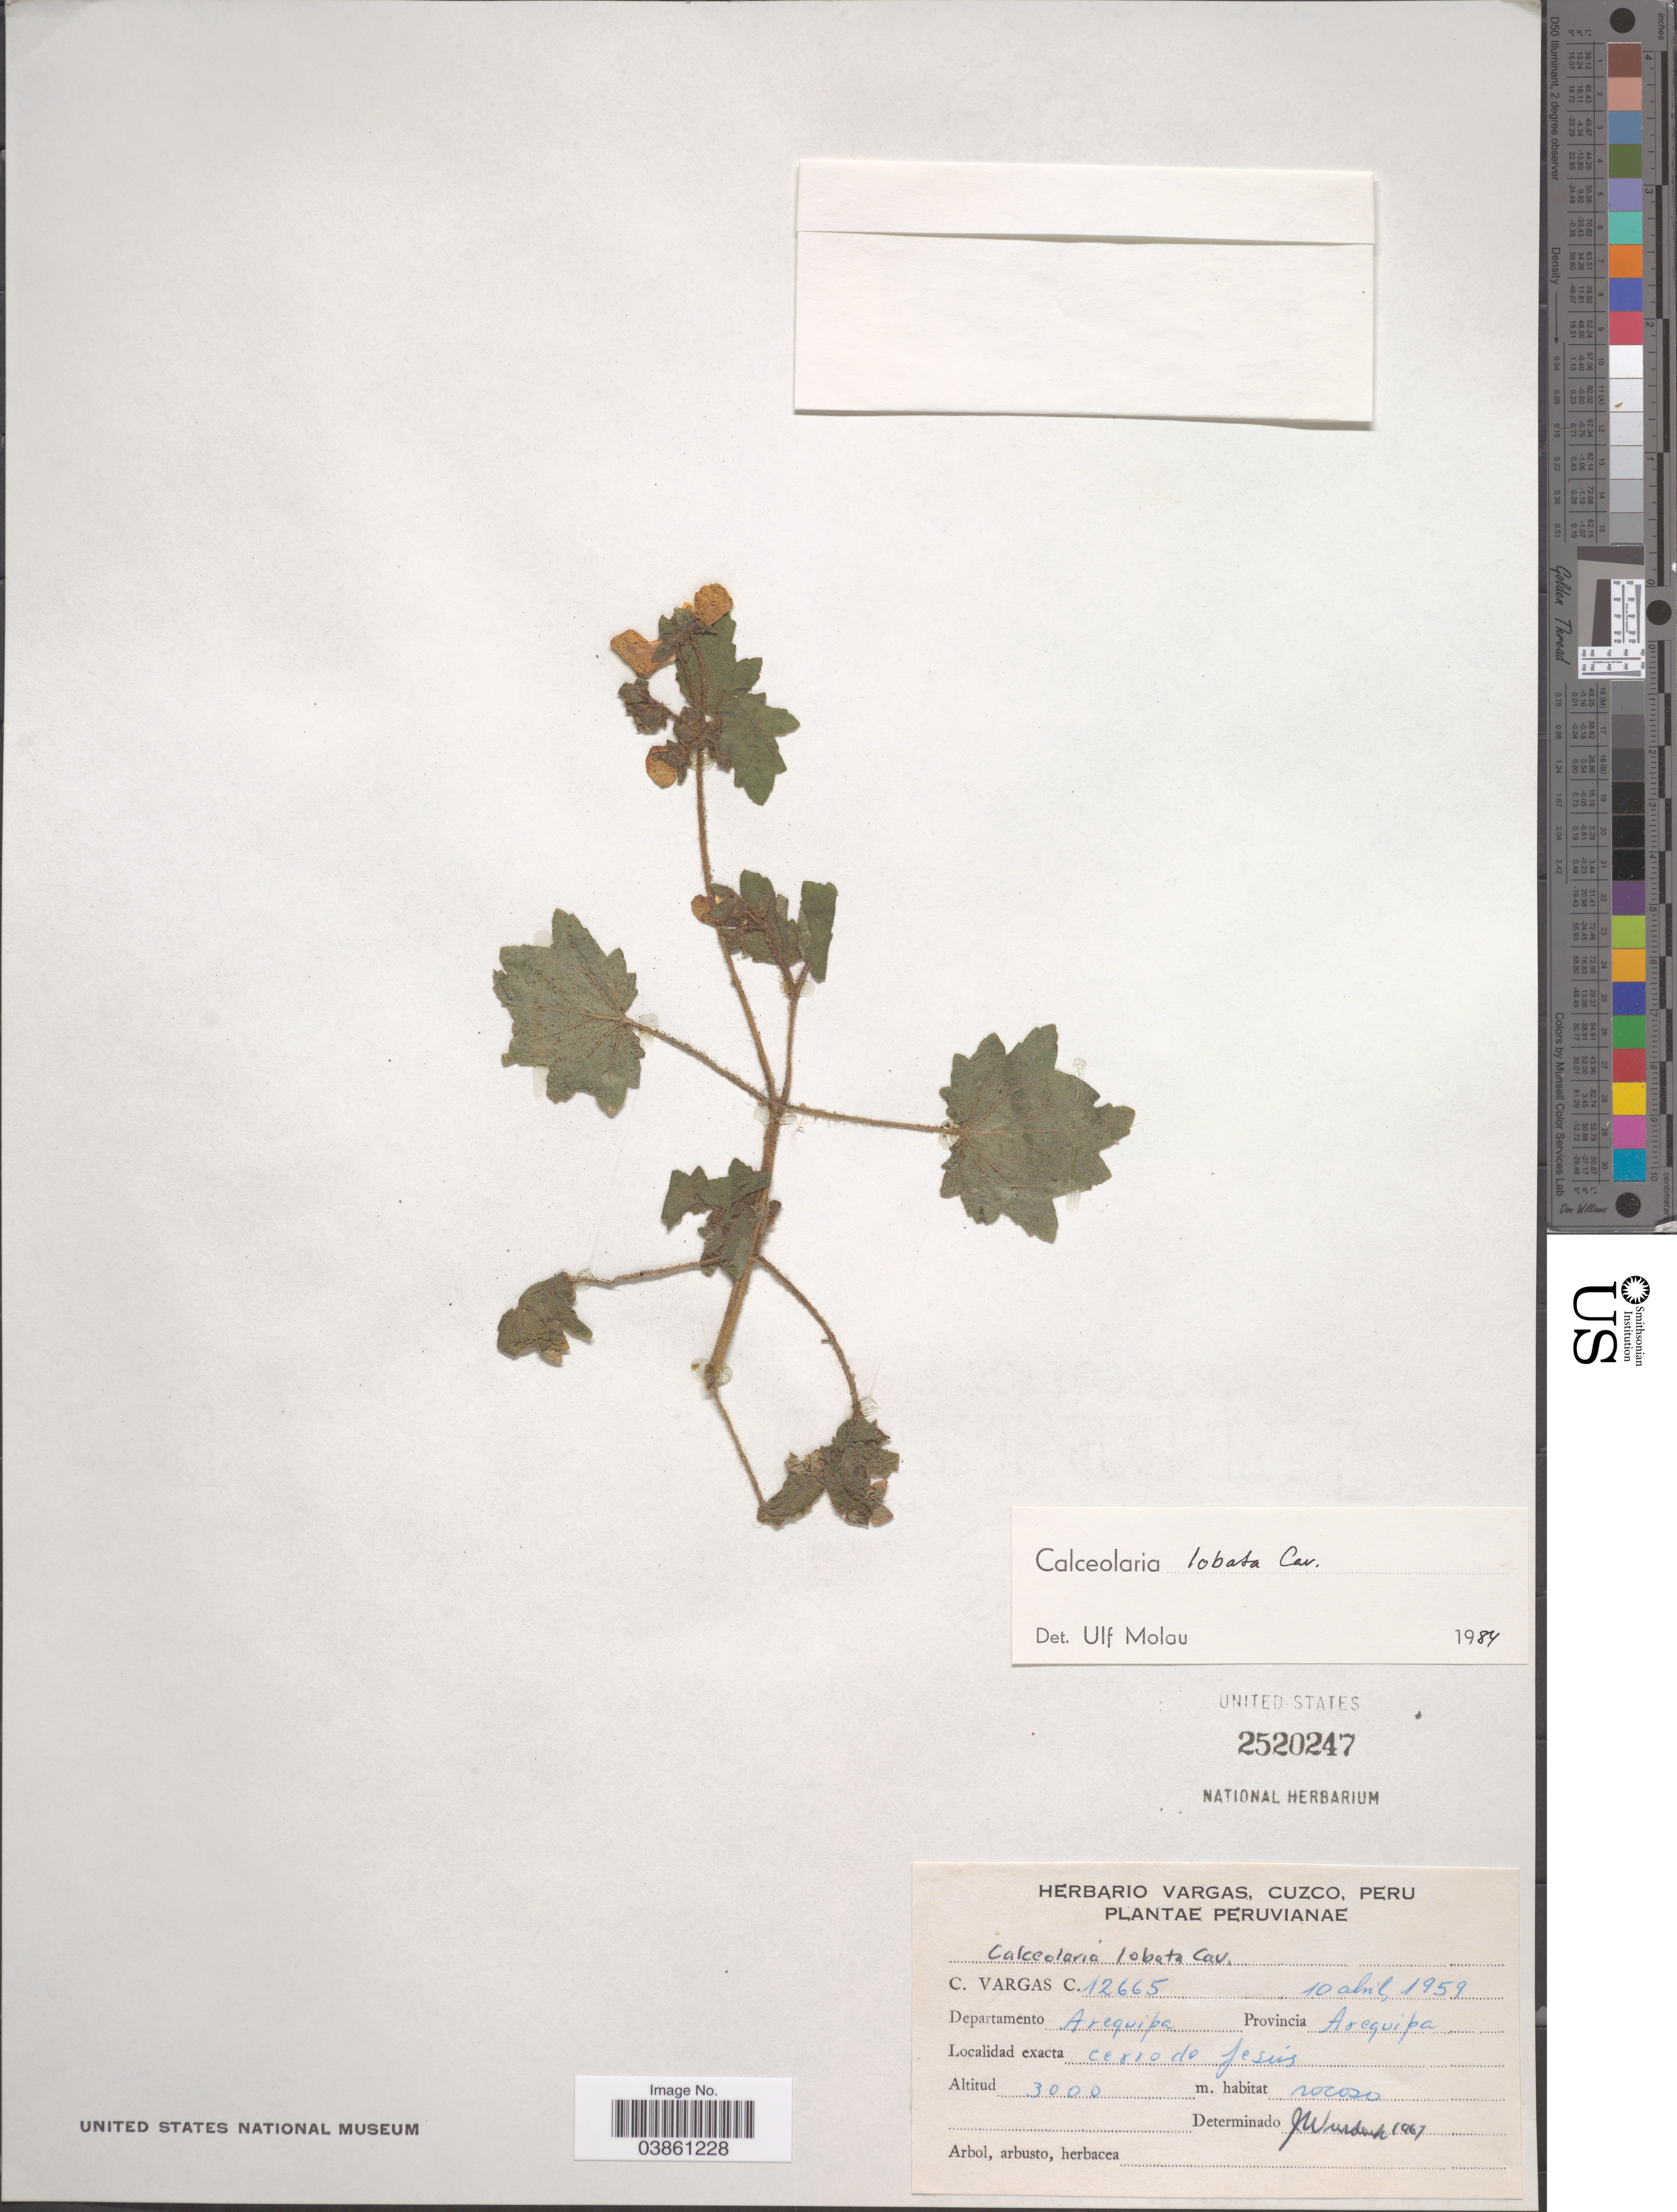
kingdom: Plantae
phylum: Tracheophyta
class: Magnoliopsida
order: Lamiales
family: Calceolariaceae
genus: Calceolaria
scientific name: Calceolaria lobata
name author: Cav.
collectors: C. Vargas Calderón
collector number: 12665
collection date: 1959-04-10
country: Peru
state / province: Arequipa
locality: Departamento Arequipa. Cerro do Jesús.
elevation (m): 3000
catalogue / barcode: US 2520247